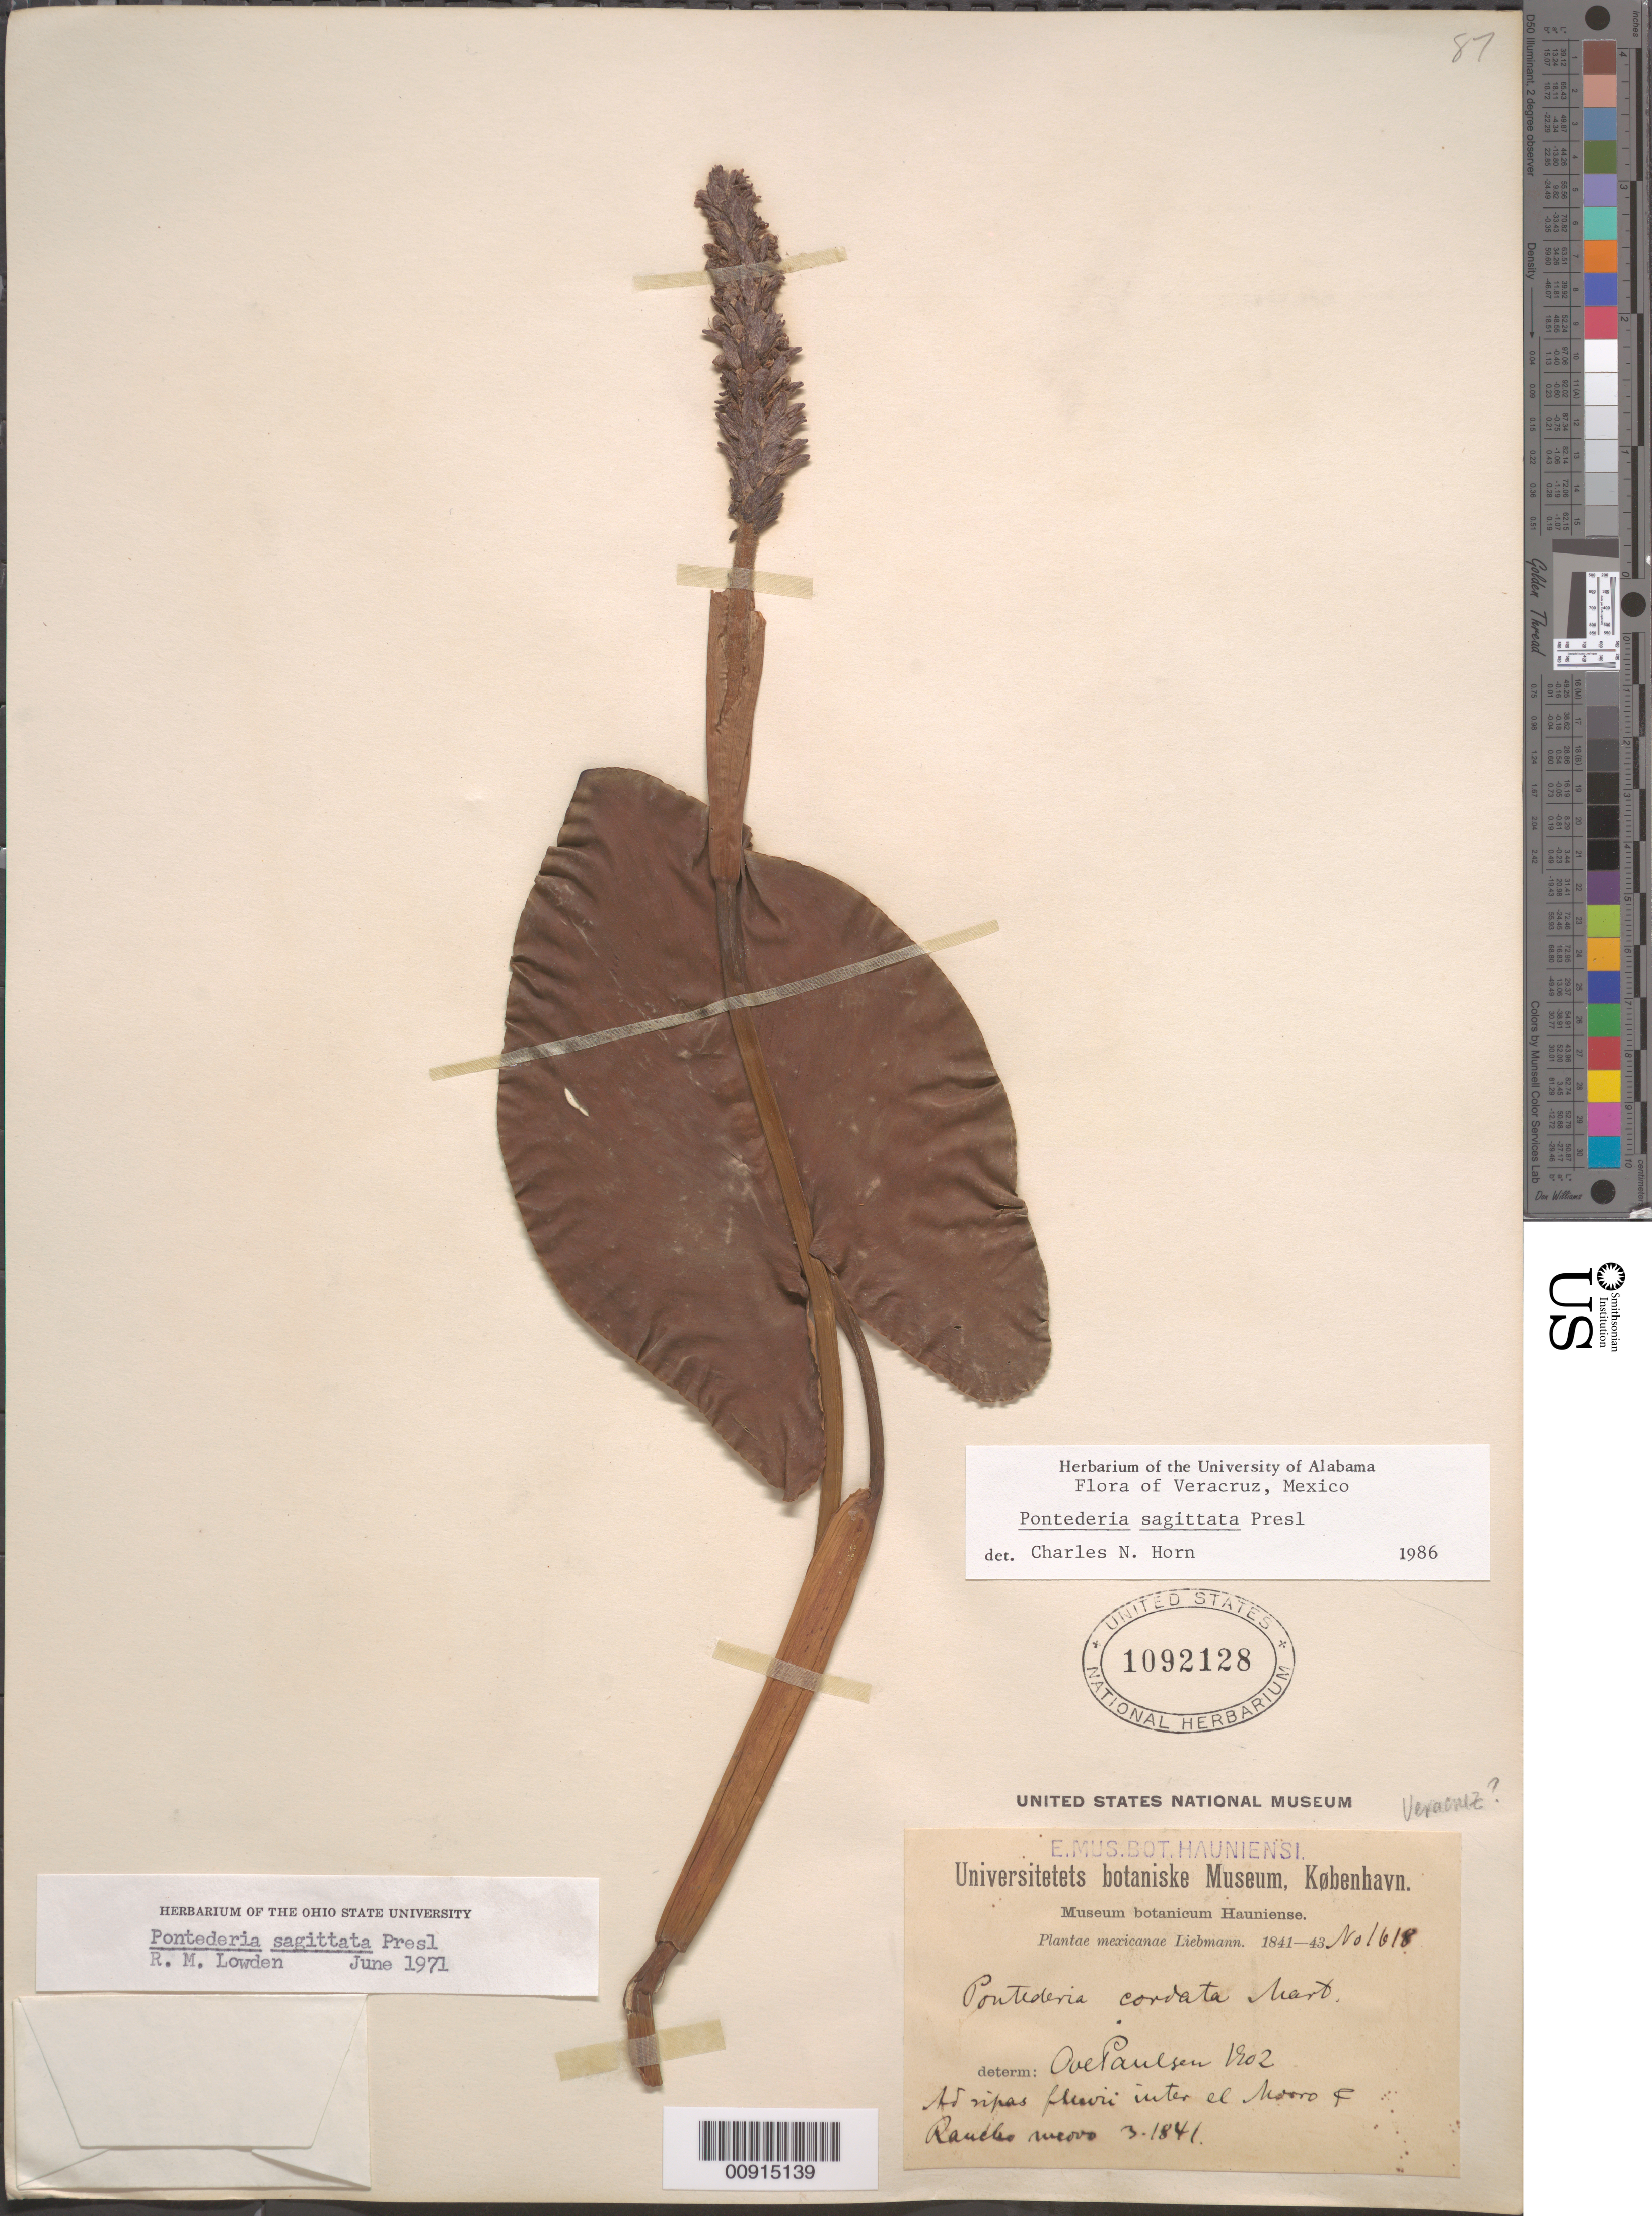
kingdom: Plantae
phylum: Tracheophyta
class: Liliopsida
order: Commelinales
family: Pontederiaceae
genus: Pontederia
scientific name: Pontederia sagittata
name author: C. Presl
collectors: F. M. Liebmann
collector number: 1618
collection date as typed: Mar 1841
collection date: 1841-03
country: Mexico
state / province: Veracruz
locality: Inter el Morro & Rancho Nuevo.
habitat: Ad ripas fluvii.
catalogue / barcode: US 1092128